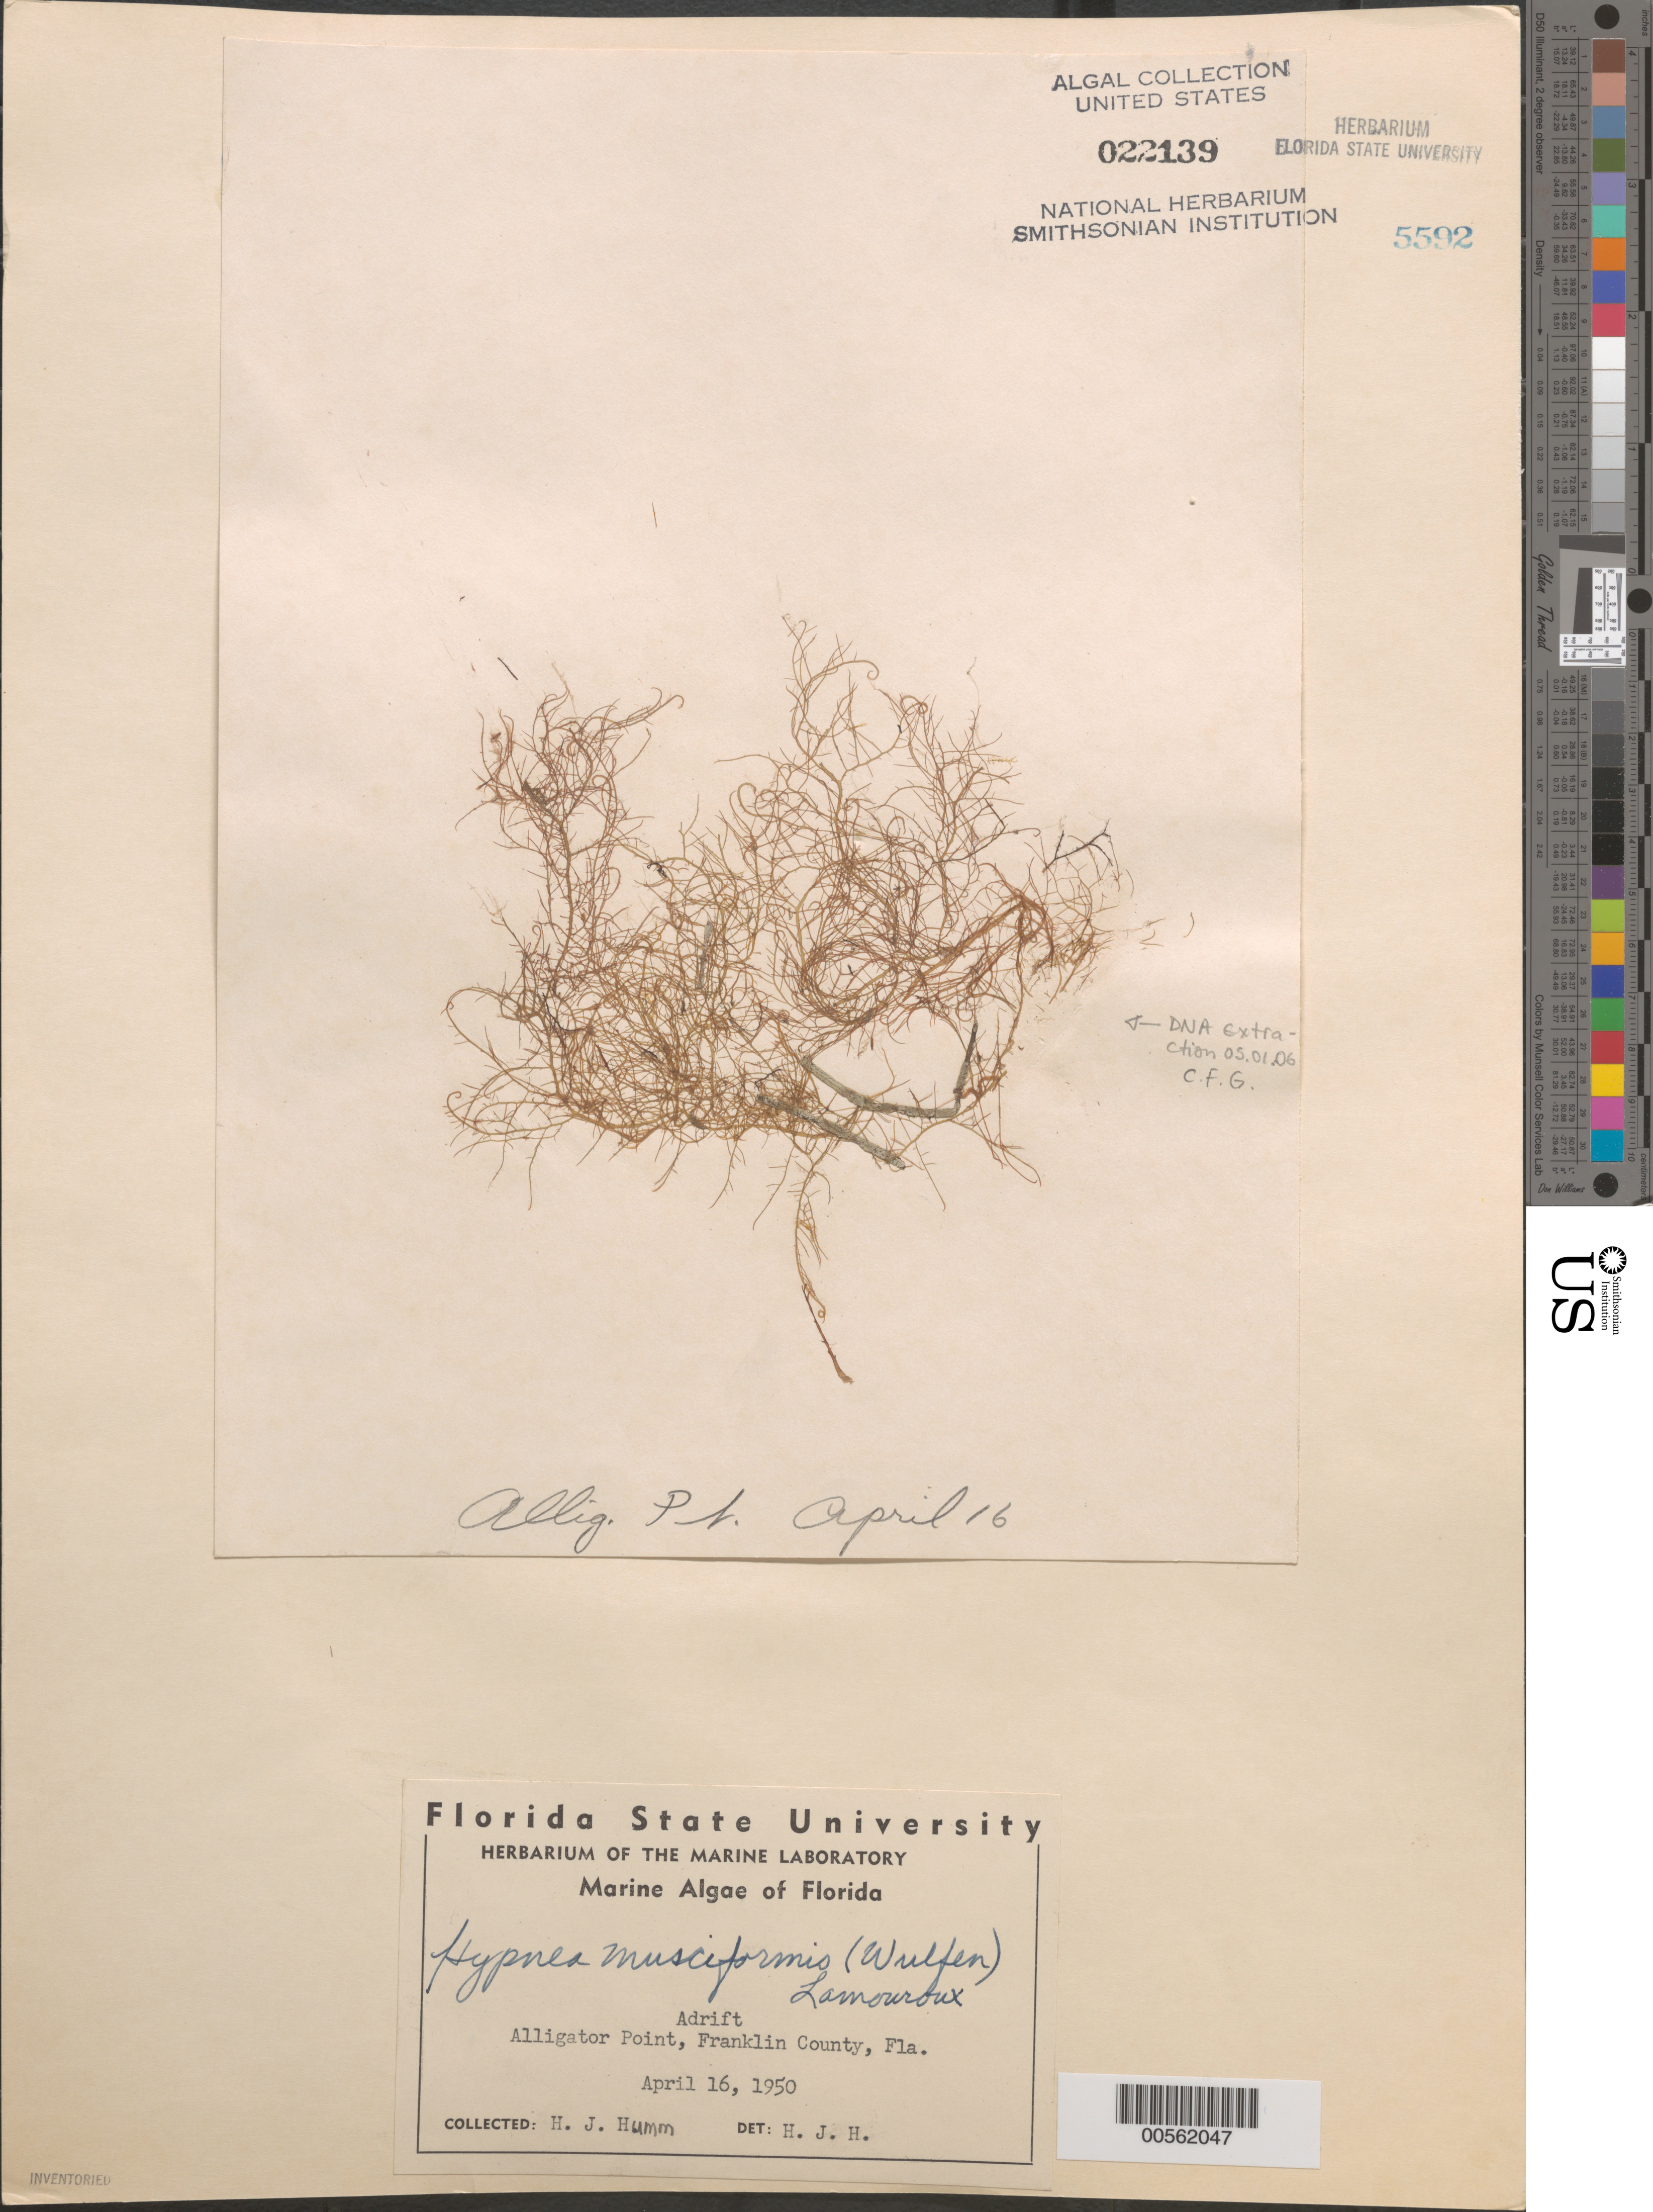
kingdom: Plantae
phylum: Rhodophyta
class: Florideophyceae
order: Gigartinales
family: Cystocloniaceae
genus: Hypnea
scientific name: Hypnea musciformis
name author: (Wulfen) J.V.Lamouroux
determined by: Humm, Harold J.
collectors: H. J. Humm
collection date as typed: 16 Apr 1950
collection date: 1950-04-16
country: United States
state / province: Florida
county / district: Franklin County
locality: Alligator Point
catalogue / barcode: US 22139